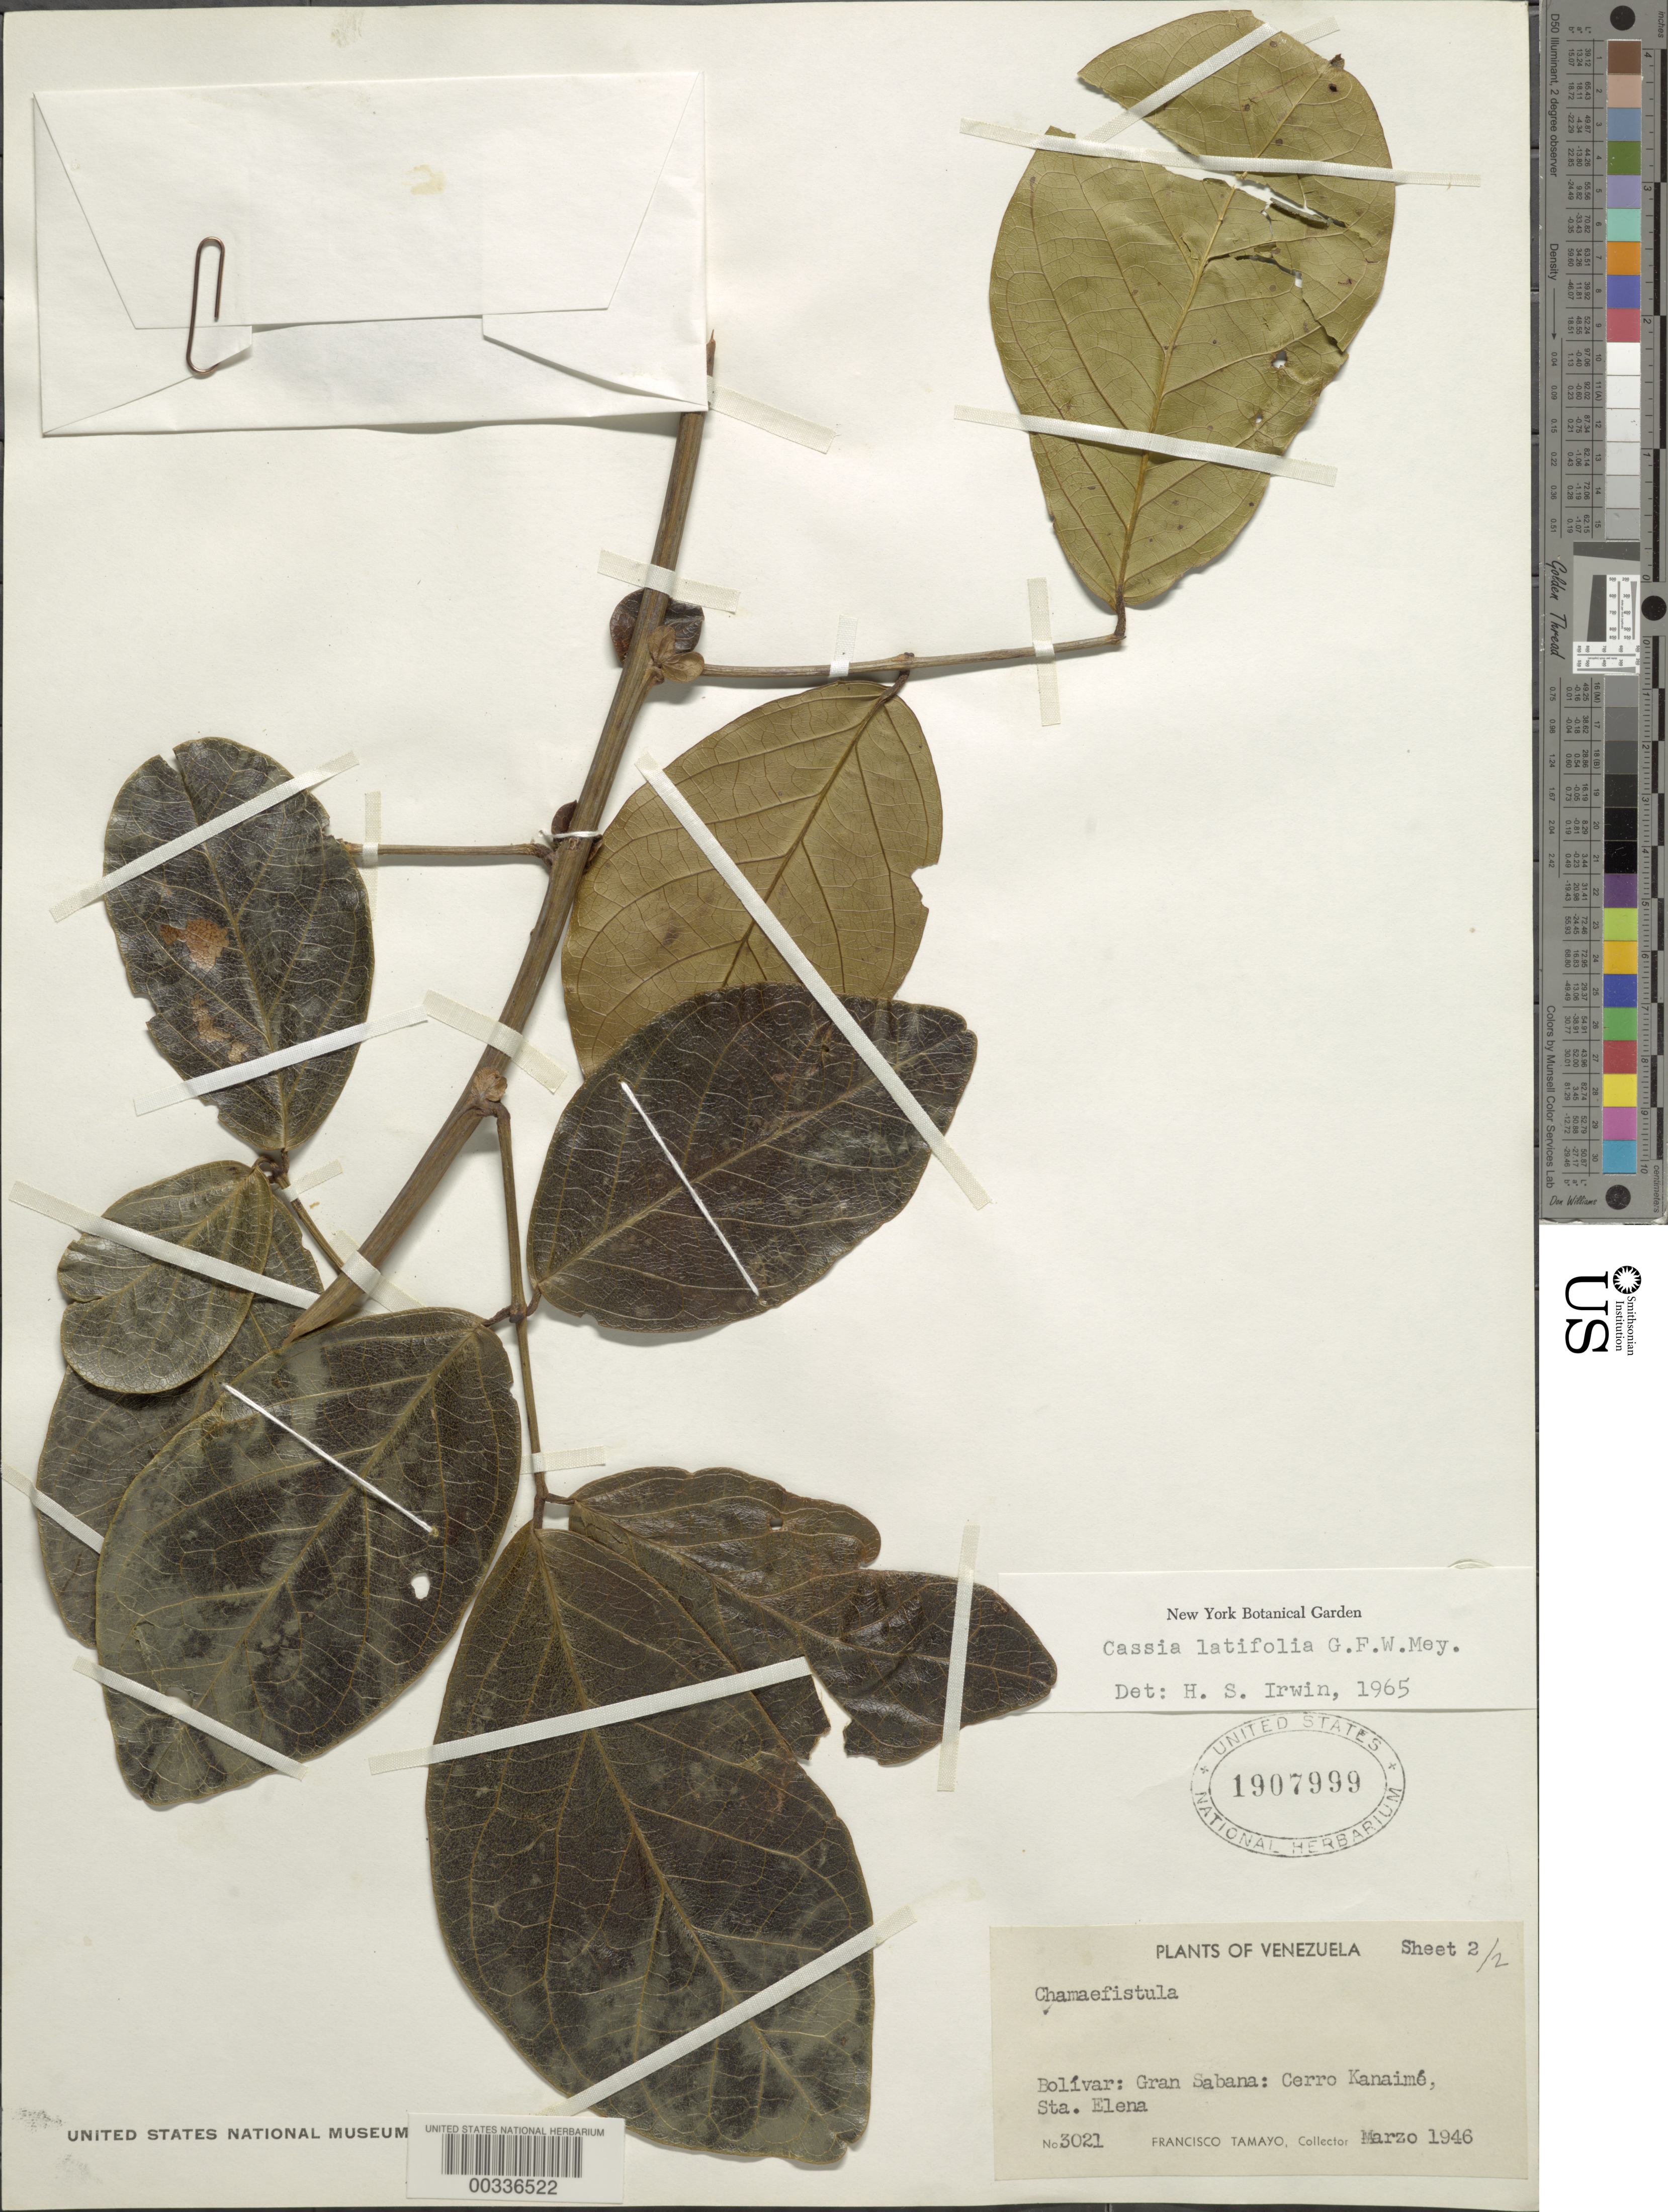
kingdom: Plantae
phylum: Tracheophyta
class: Magnoliopsida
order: Fabales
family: Fabaceae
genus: Senna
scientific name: Senna latifolia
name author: (G. Mey.) H.S. Irwin & Barneby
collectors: F. Tamayo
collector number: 3021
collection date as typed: Mar 1946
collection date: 1946-03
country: Venezuela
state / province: Bolivar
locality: Gran sabana; cerro kanaime; sta. elena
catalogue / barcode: US 1907999